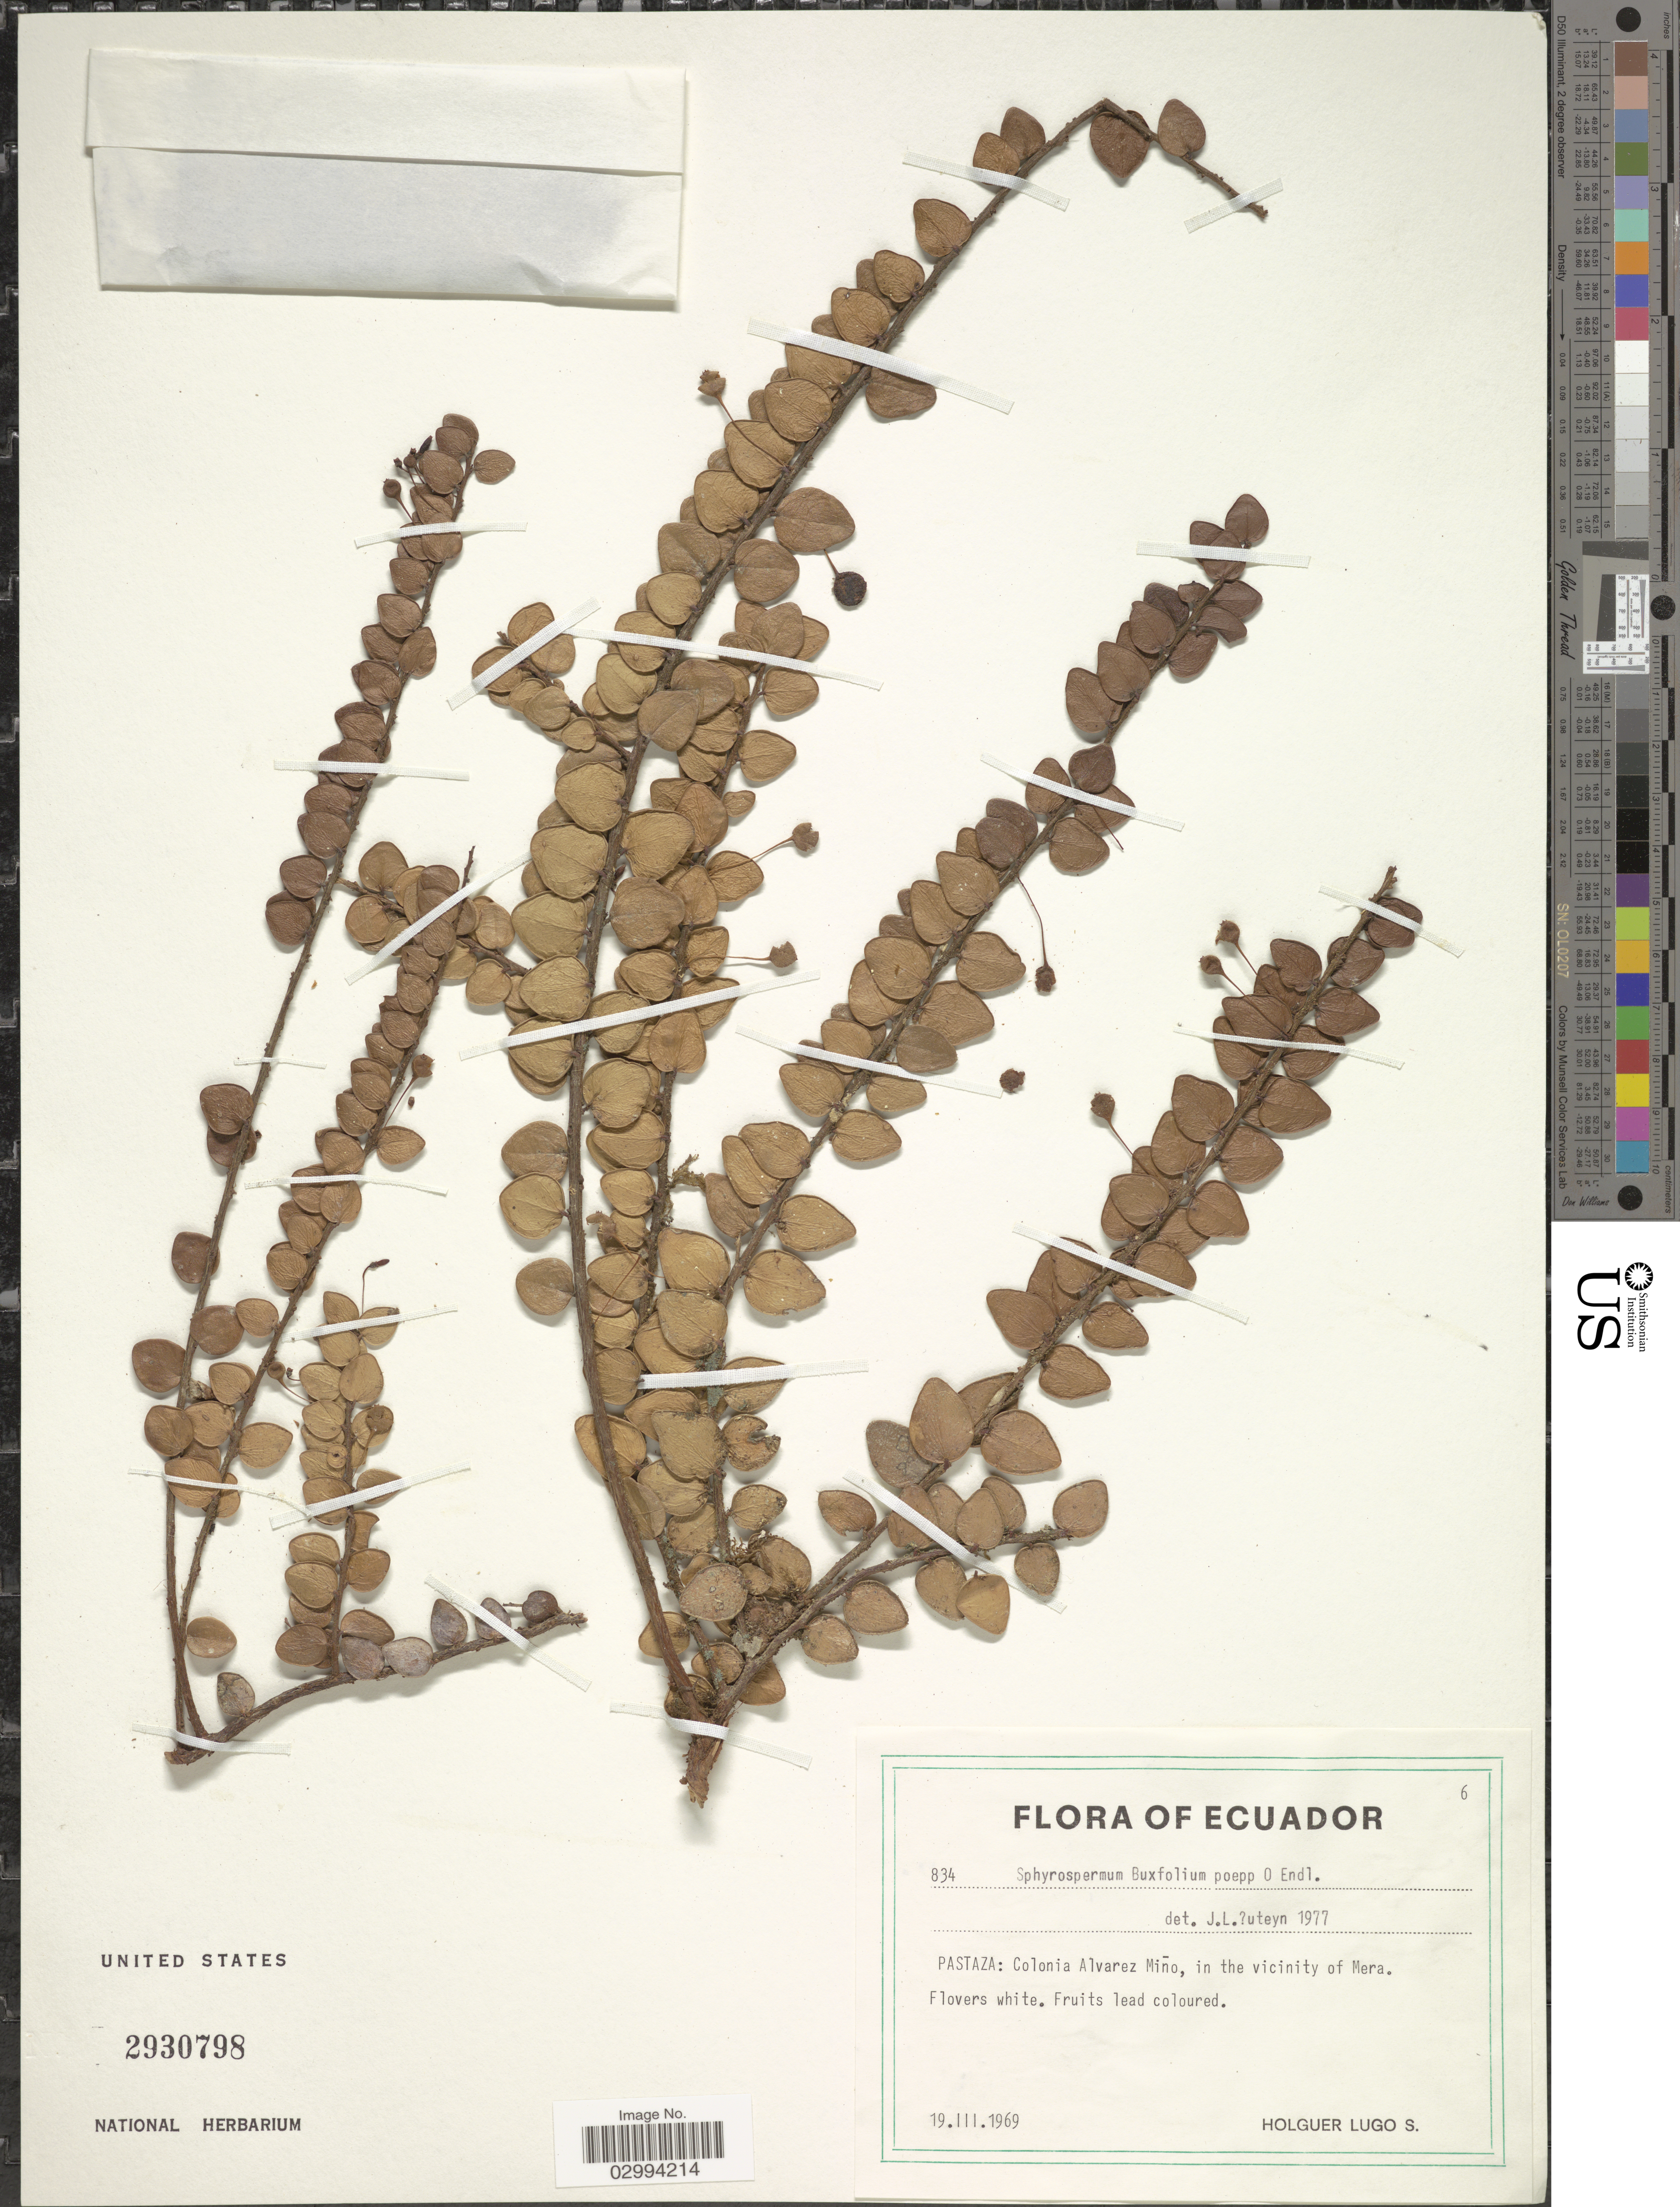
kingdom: Plantae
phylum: Tracheophyta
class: Magnoliopsida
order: Ericales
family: Ericaceae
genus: Sphyrospermum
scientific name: Sphyrospermum buxifolium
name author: Poepp. & Endl.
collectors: H. Lugo S.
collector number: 834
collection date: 1969-03-19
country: Ecuador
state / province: Pastaza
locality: Colonia Alvarez Miño, in the vicinity of Mera.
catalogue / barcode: US 2930798